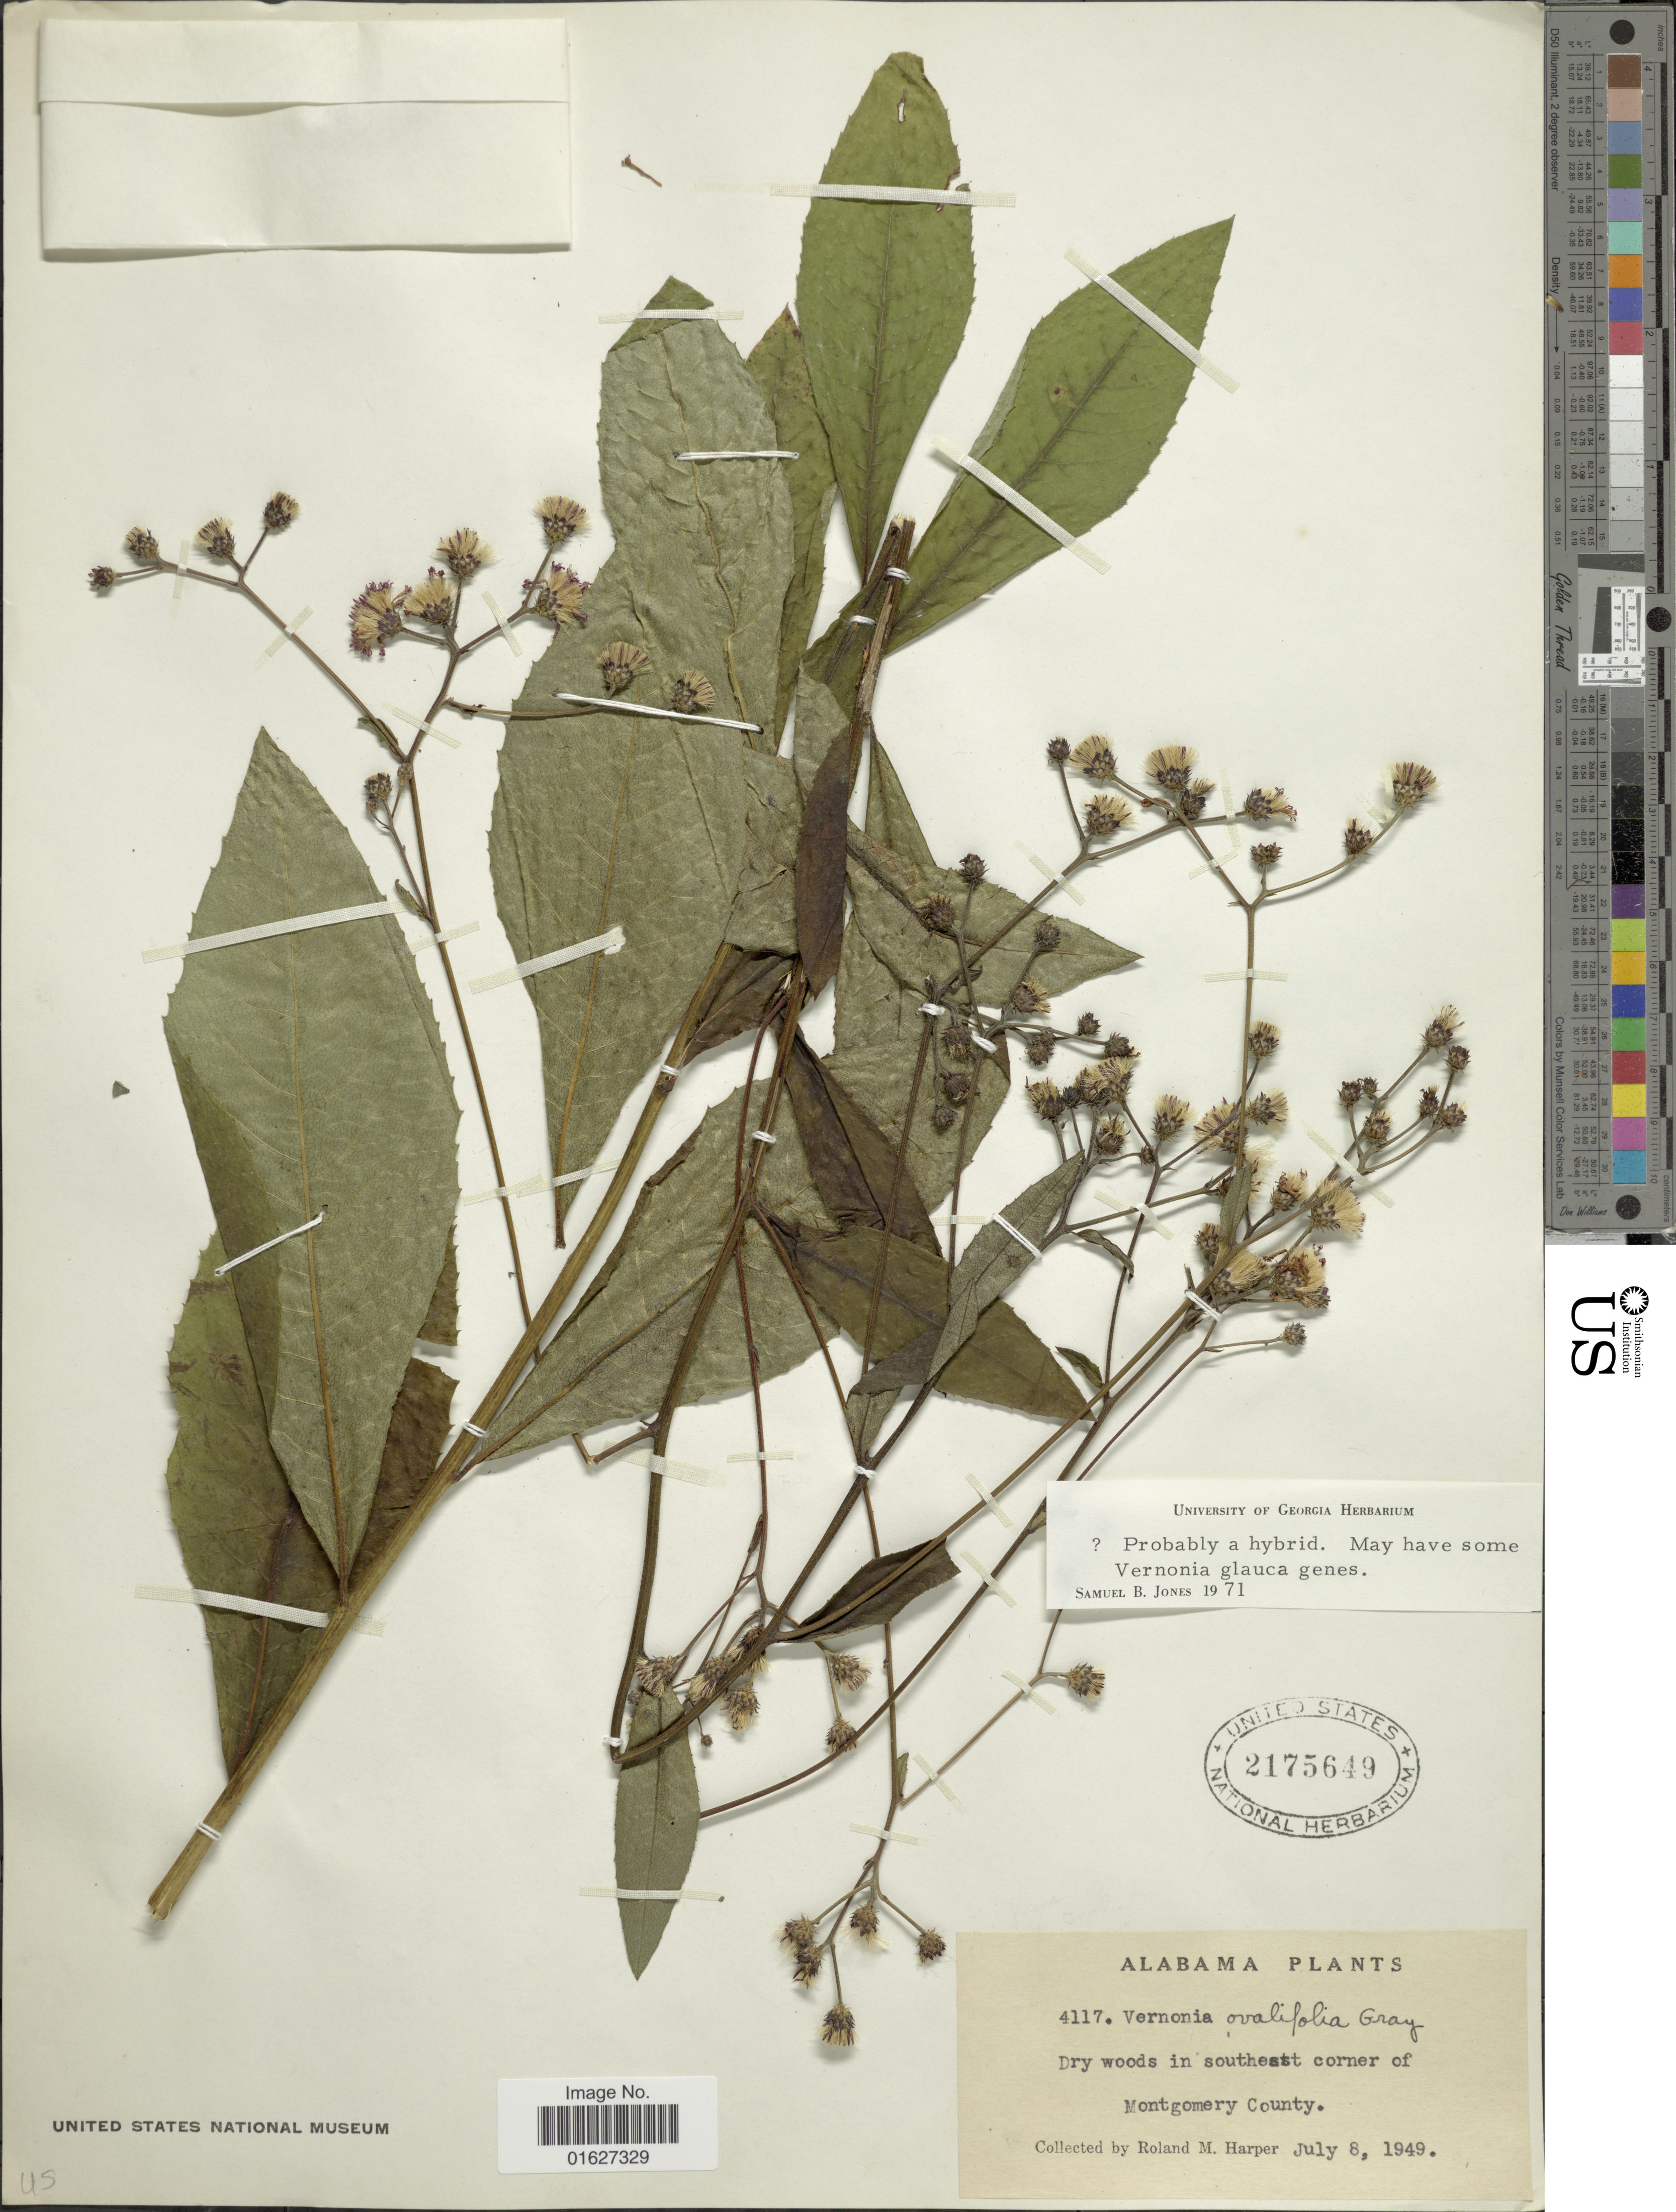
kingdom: Plantae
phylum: Tracheophyta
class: Magnoliopsida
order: Asterales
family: Asteraceae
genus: Vernonia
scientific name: Vernonia glauca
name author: (L.) Willd.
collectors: R. M. Harper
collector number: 4117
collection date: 1949-07-08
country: United States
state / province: Alabama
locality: Dry woods in southeast corner of Montgomery County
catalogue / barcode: US 2175649